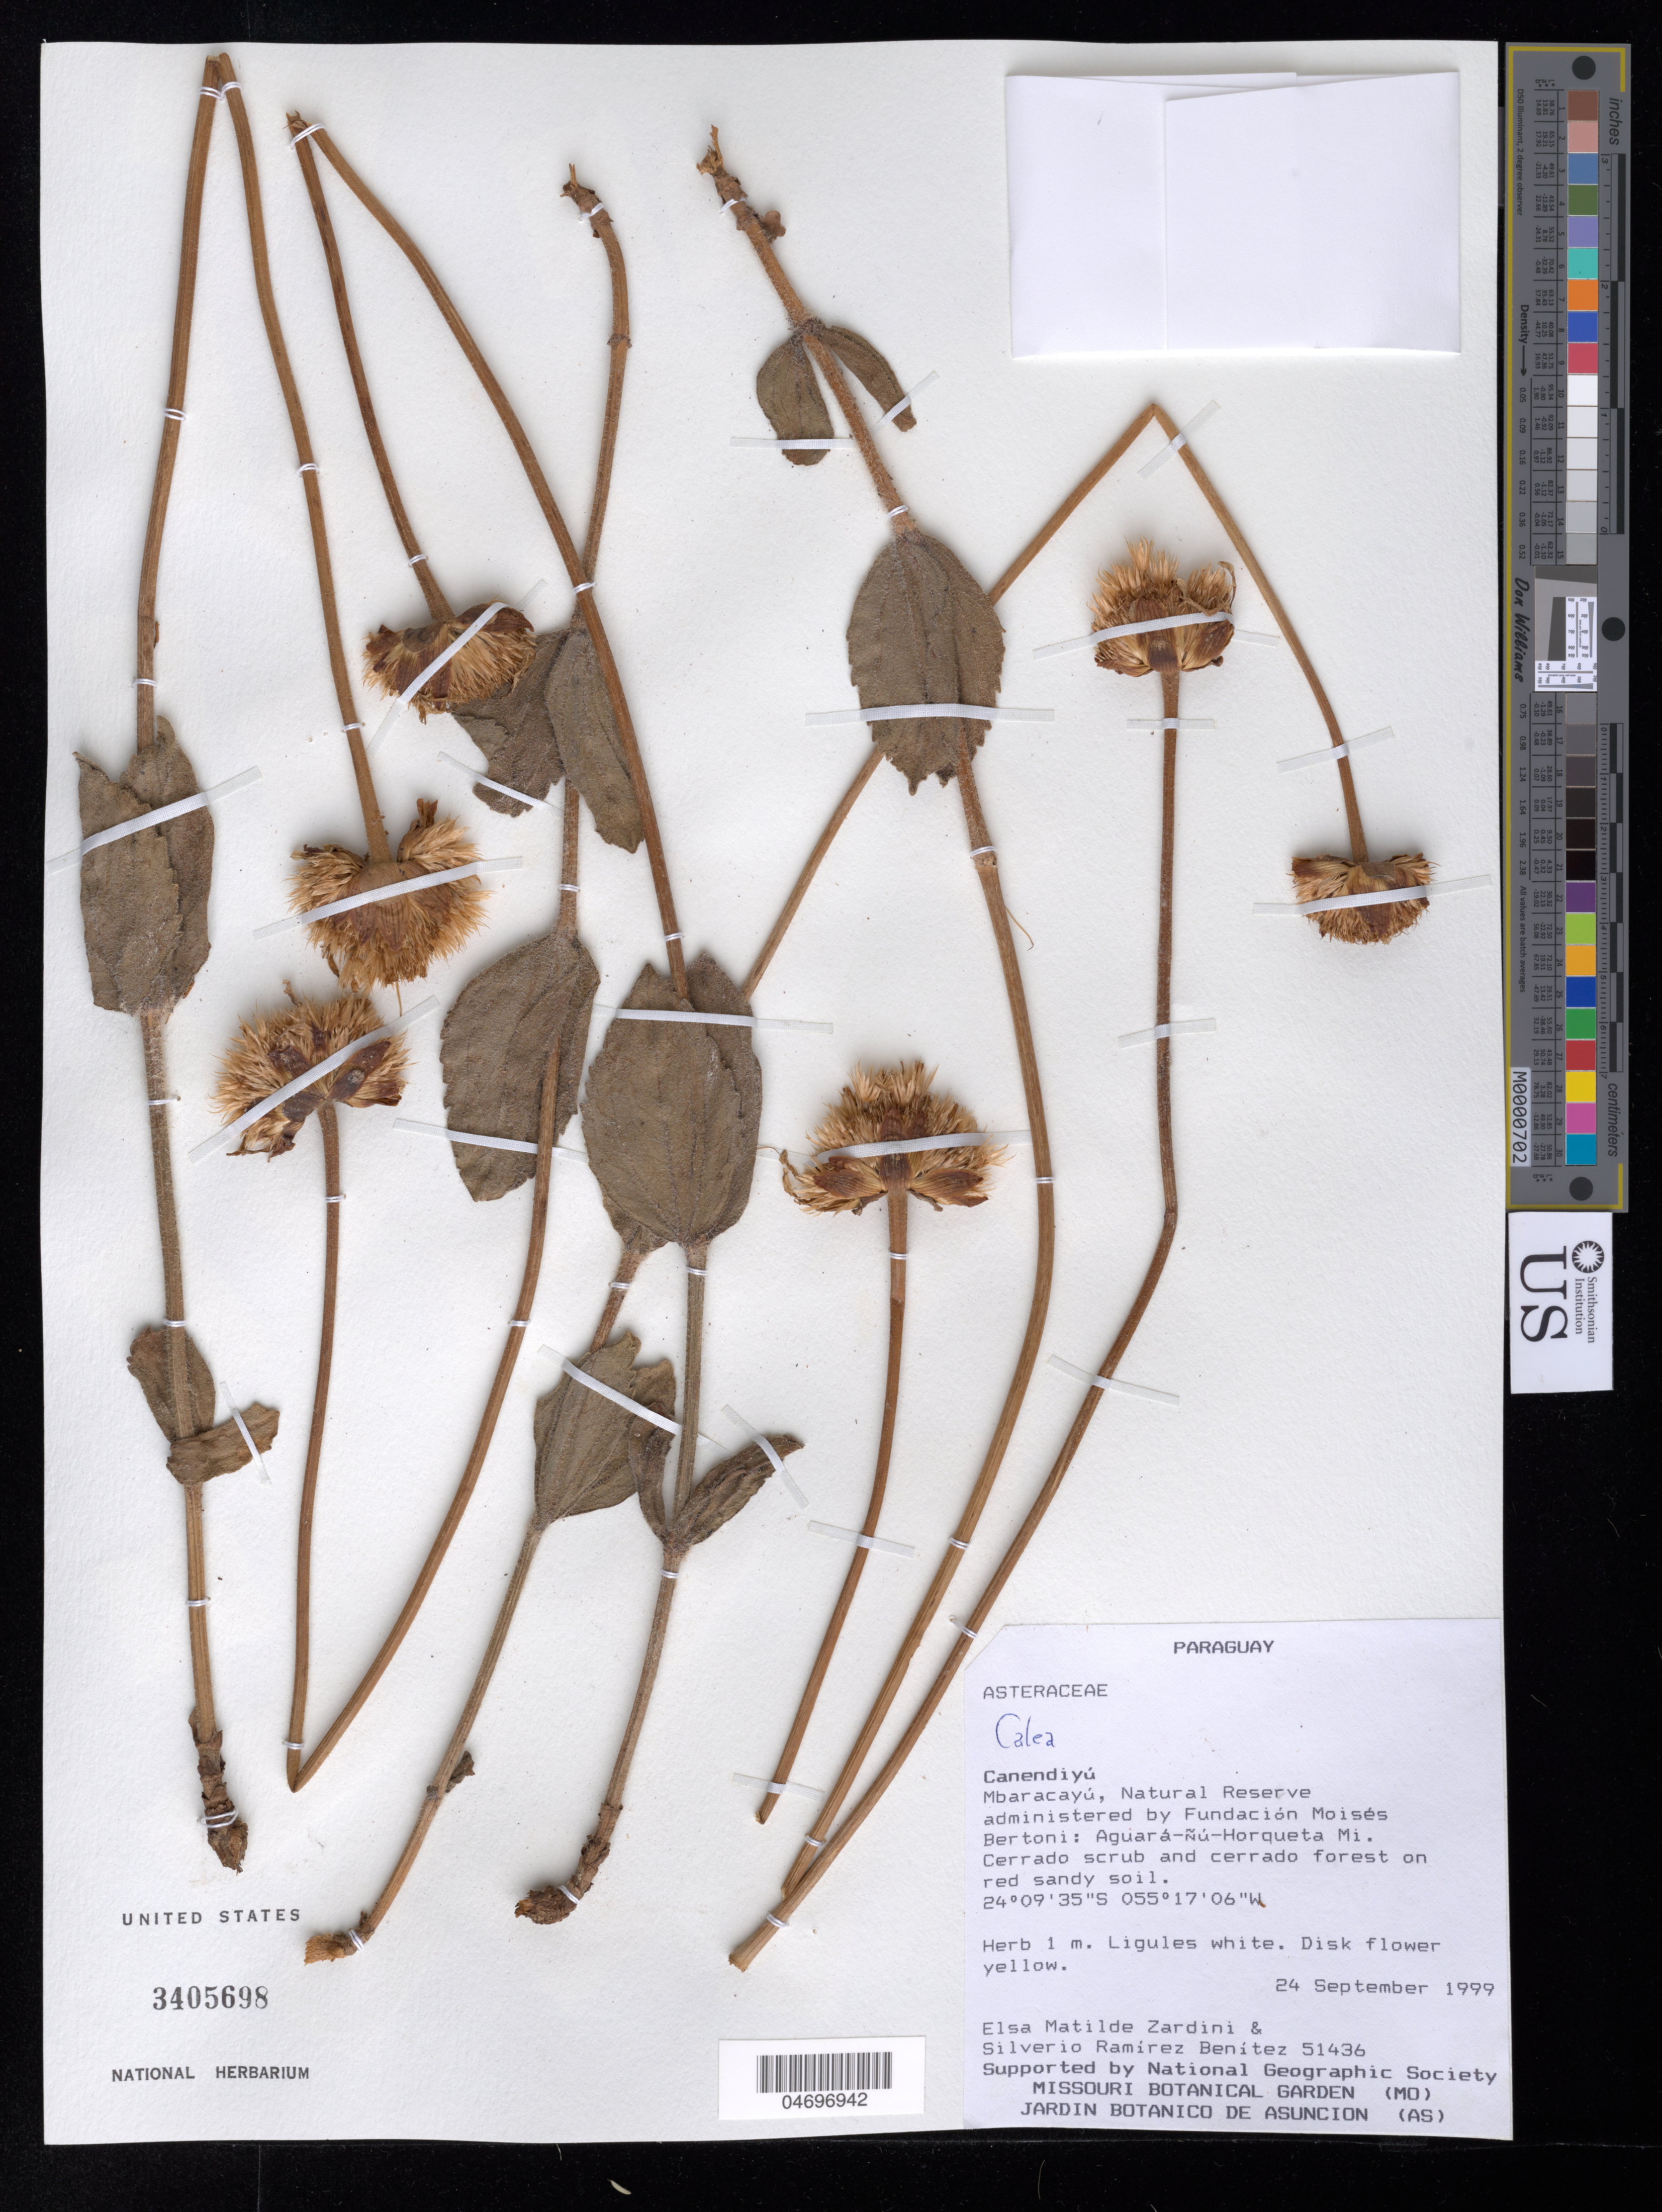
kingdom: Plantae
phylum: Tracheophyta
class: Magnoliopsida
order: Asterales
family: Asteraceae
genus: Calea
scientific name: Calea formosa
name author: Chodat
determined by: Bueno, Vinicius Resende, (ICN), Universidade Federal do Rio Grande do Sul (BRAZIL)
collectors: E. M. Zardini & S. Ramírez Benítez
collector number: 51436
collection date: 1999-09-24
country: Paraguay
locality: Canendiyú, Mbaracayú, Natural Reserve administered by Moisés Bertoni: Aguará-ñú-Horqueta Mi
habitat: Cerrado scrub and cerrado forest on red sandy soil.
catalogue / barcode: US 3405698